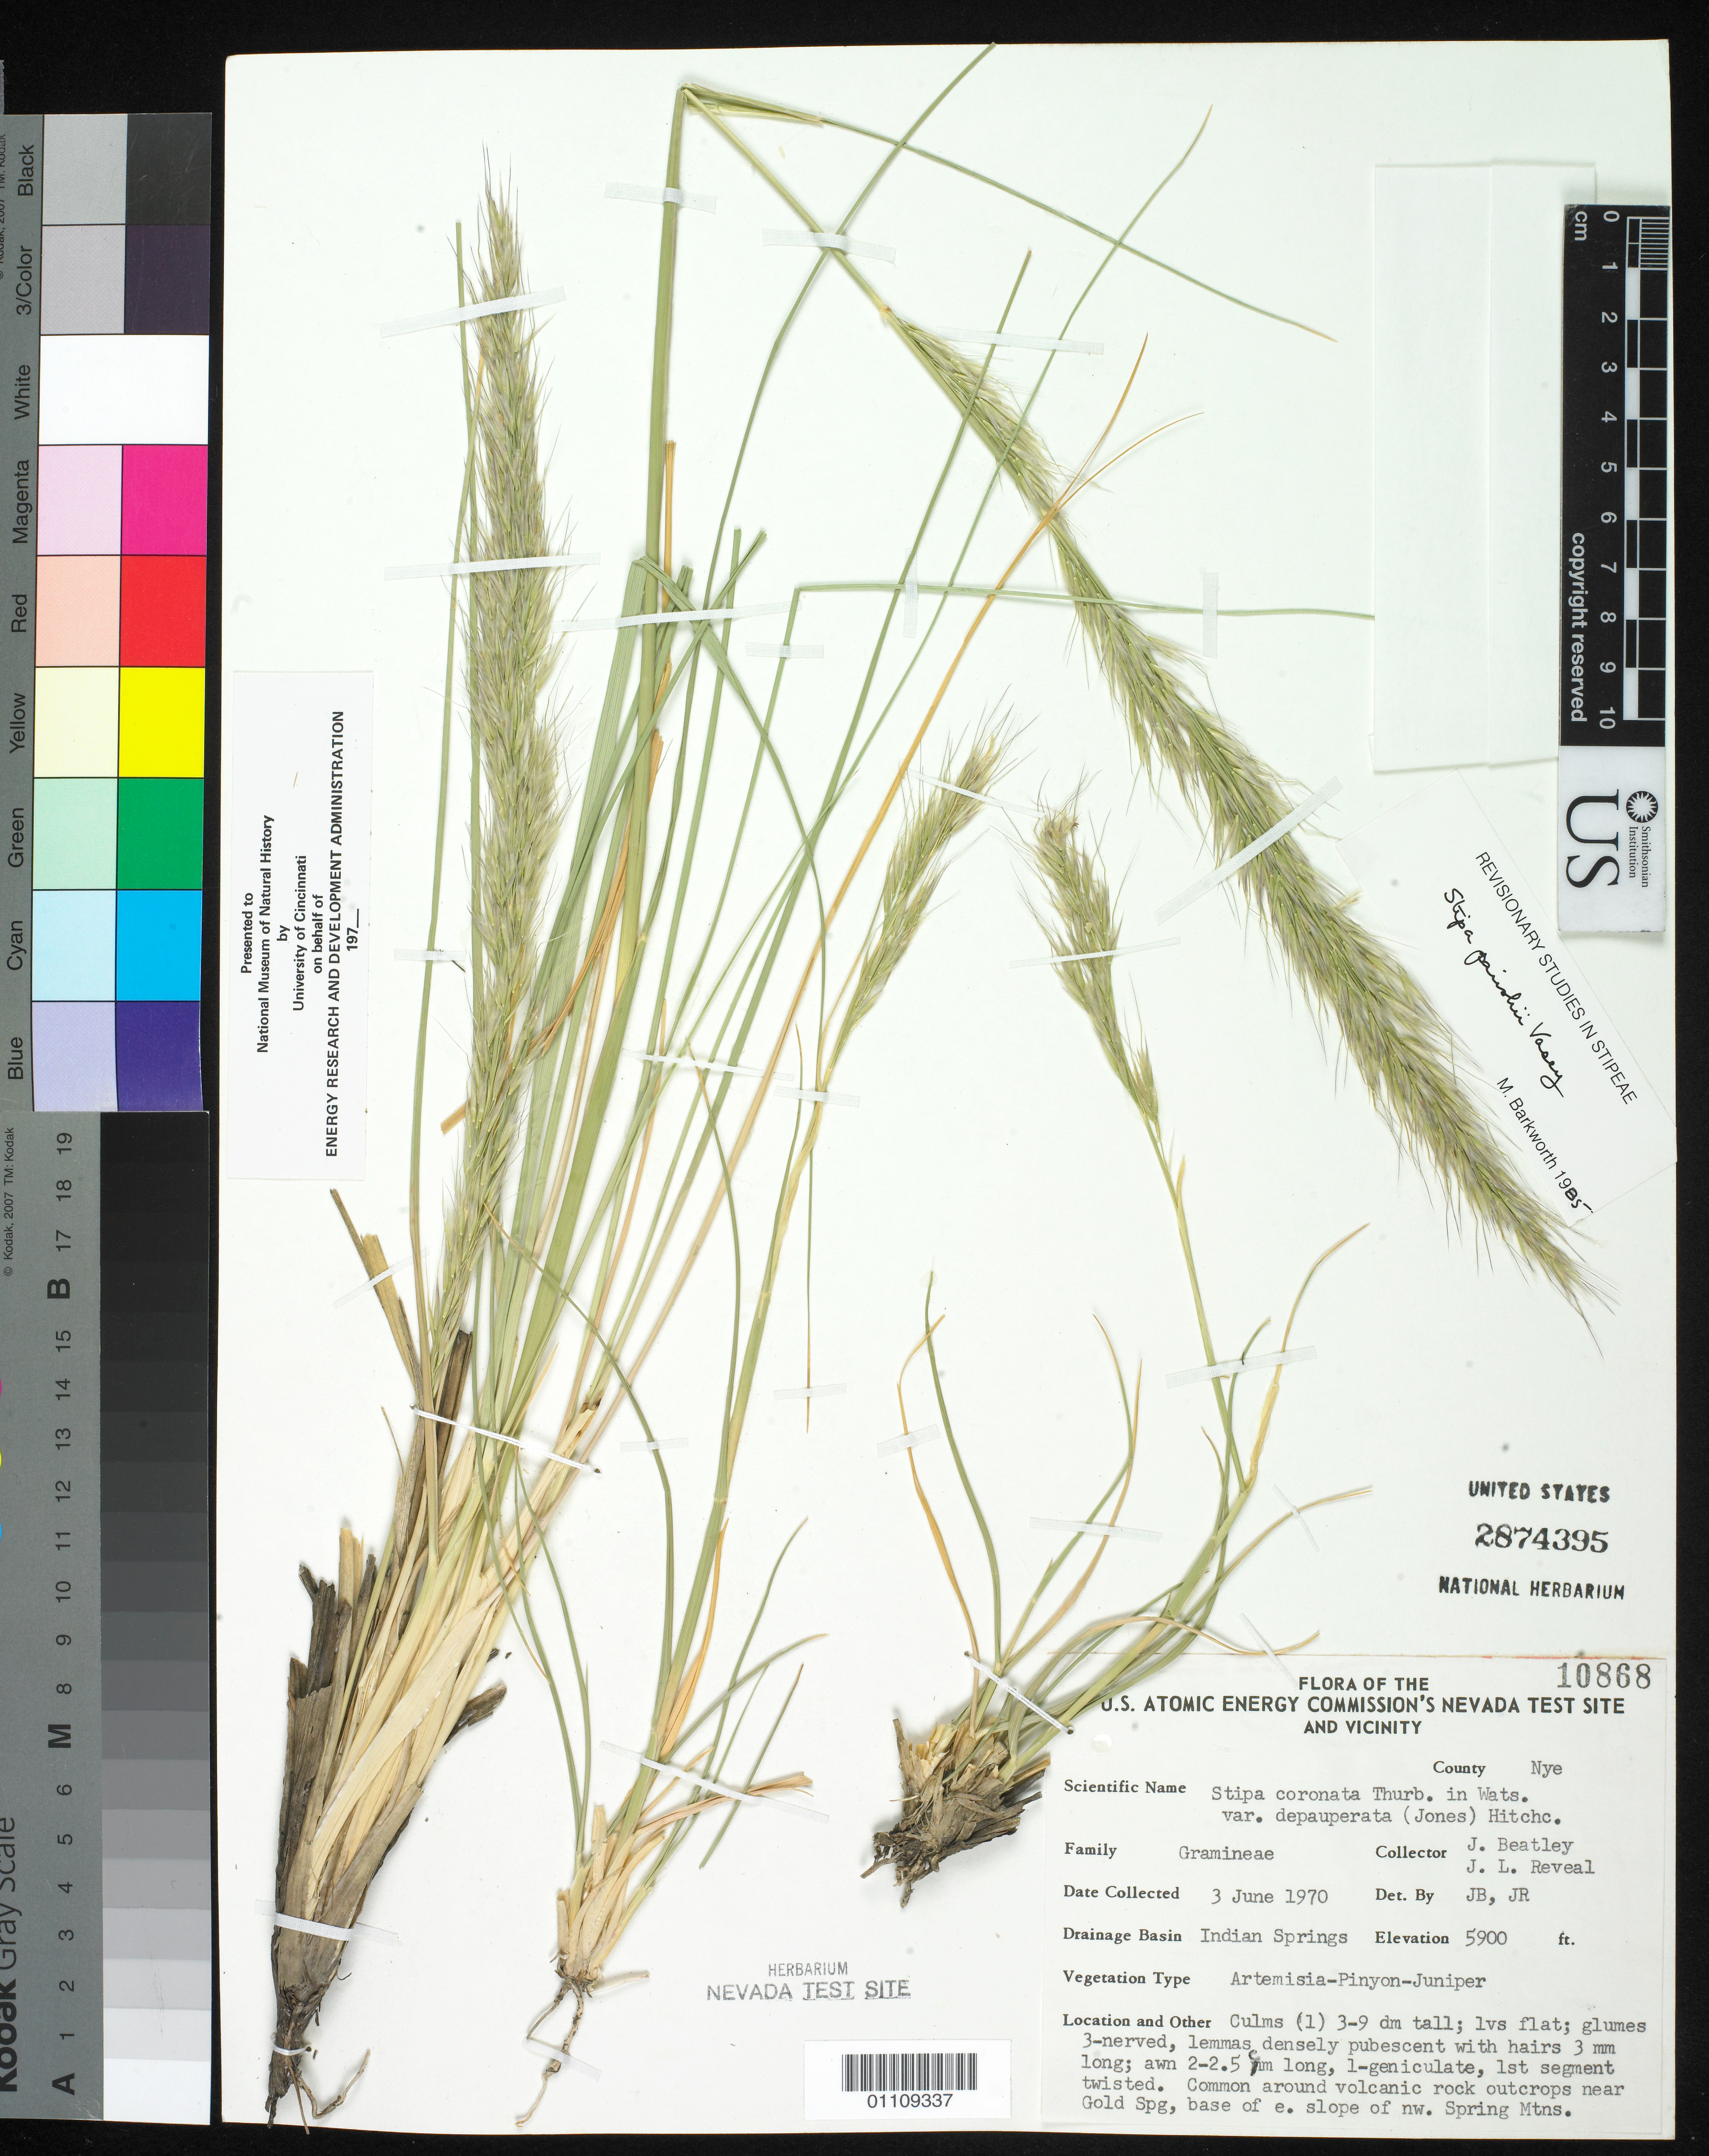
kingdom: Plantae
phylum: Tracheophyta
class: Liliopsida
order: Poales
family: Poaceae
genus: Eriocoma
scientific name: Eriocoma parishii ined.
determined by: Poaceae Reorganization Project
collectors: J. C. Beatley & J. L. Reveal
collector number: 10868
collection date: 1970-06-03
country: United States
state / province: Nevada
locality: Common around volcanic rock outcrops near Gold Spg, base of E. slope of NW. Spring Mtns.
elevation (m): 1798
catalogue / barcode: US 2874395